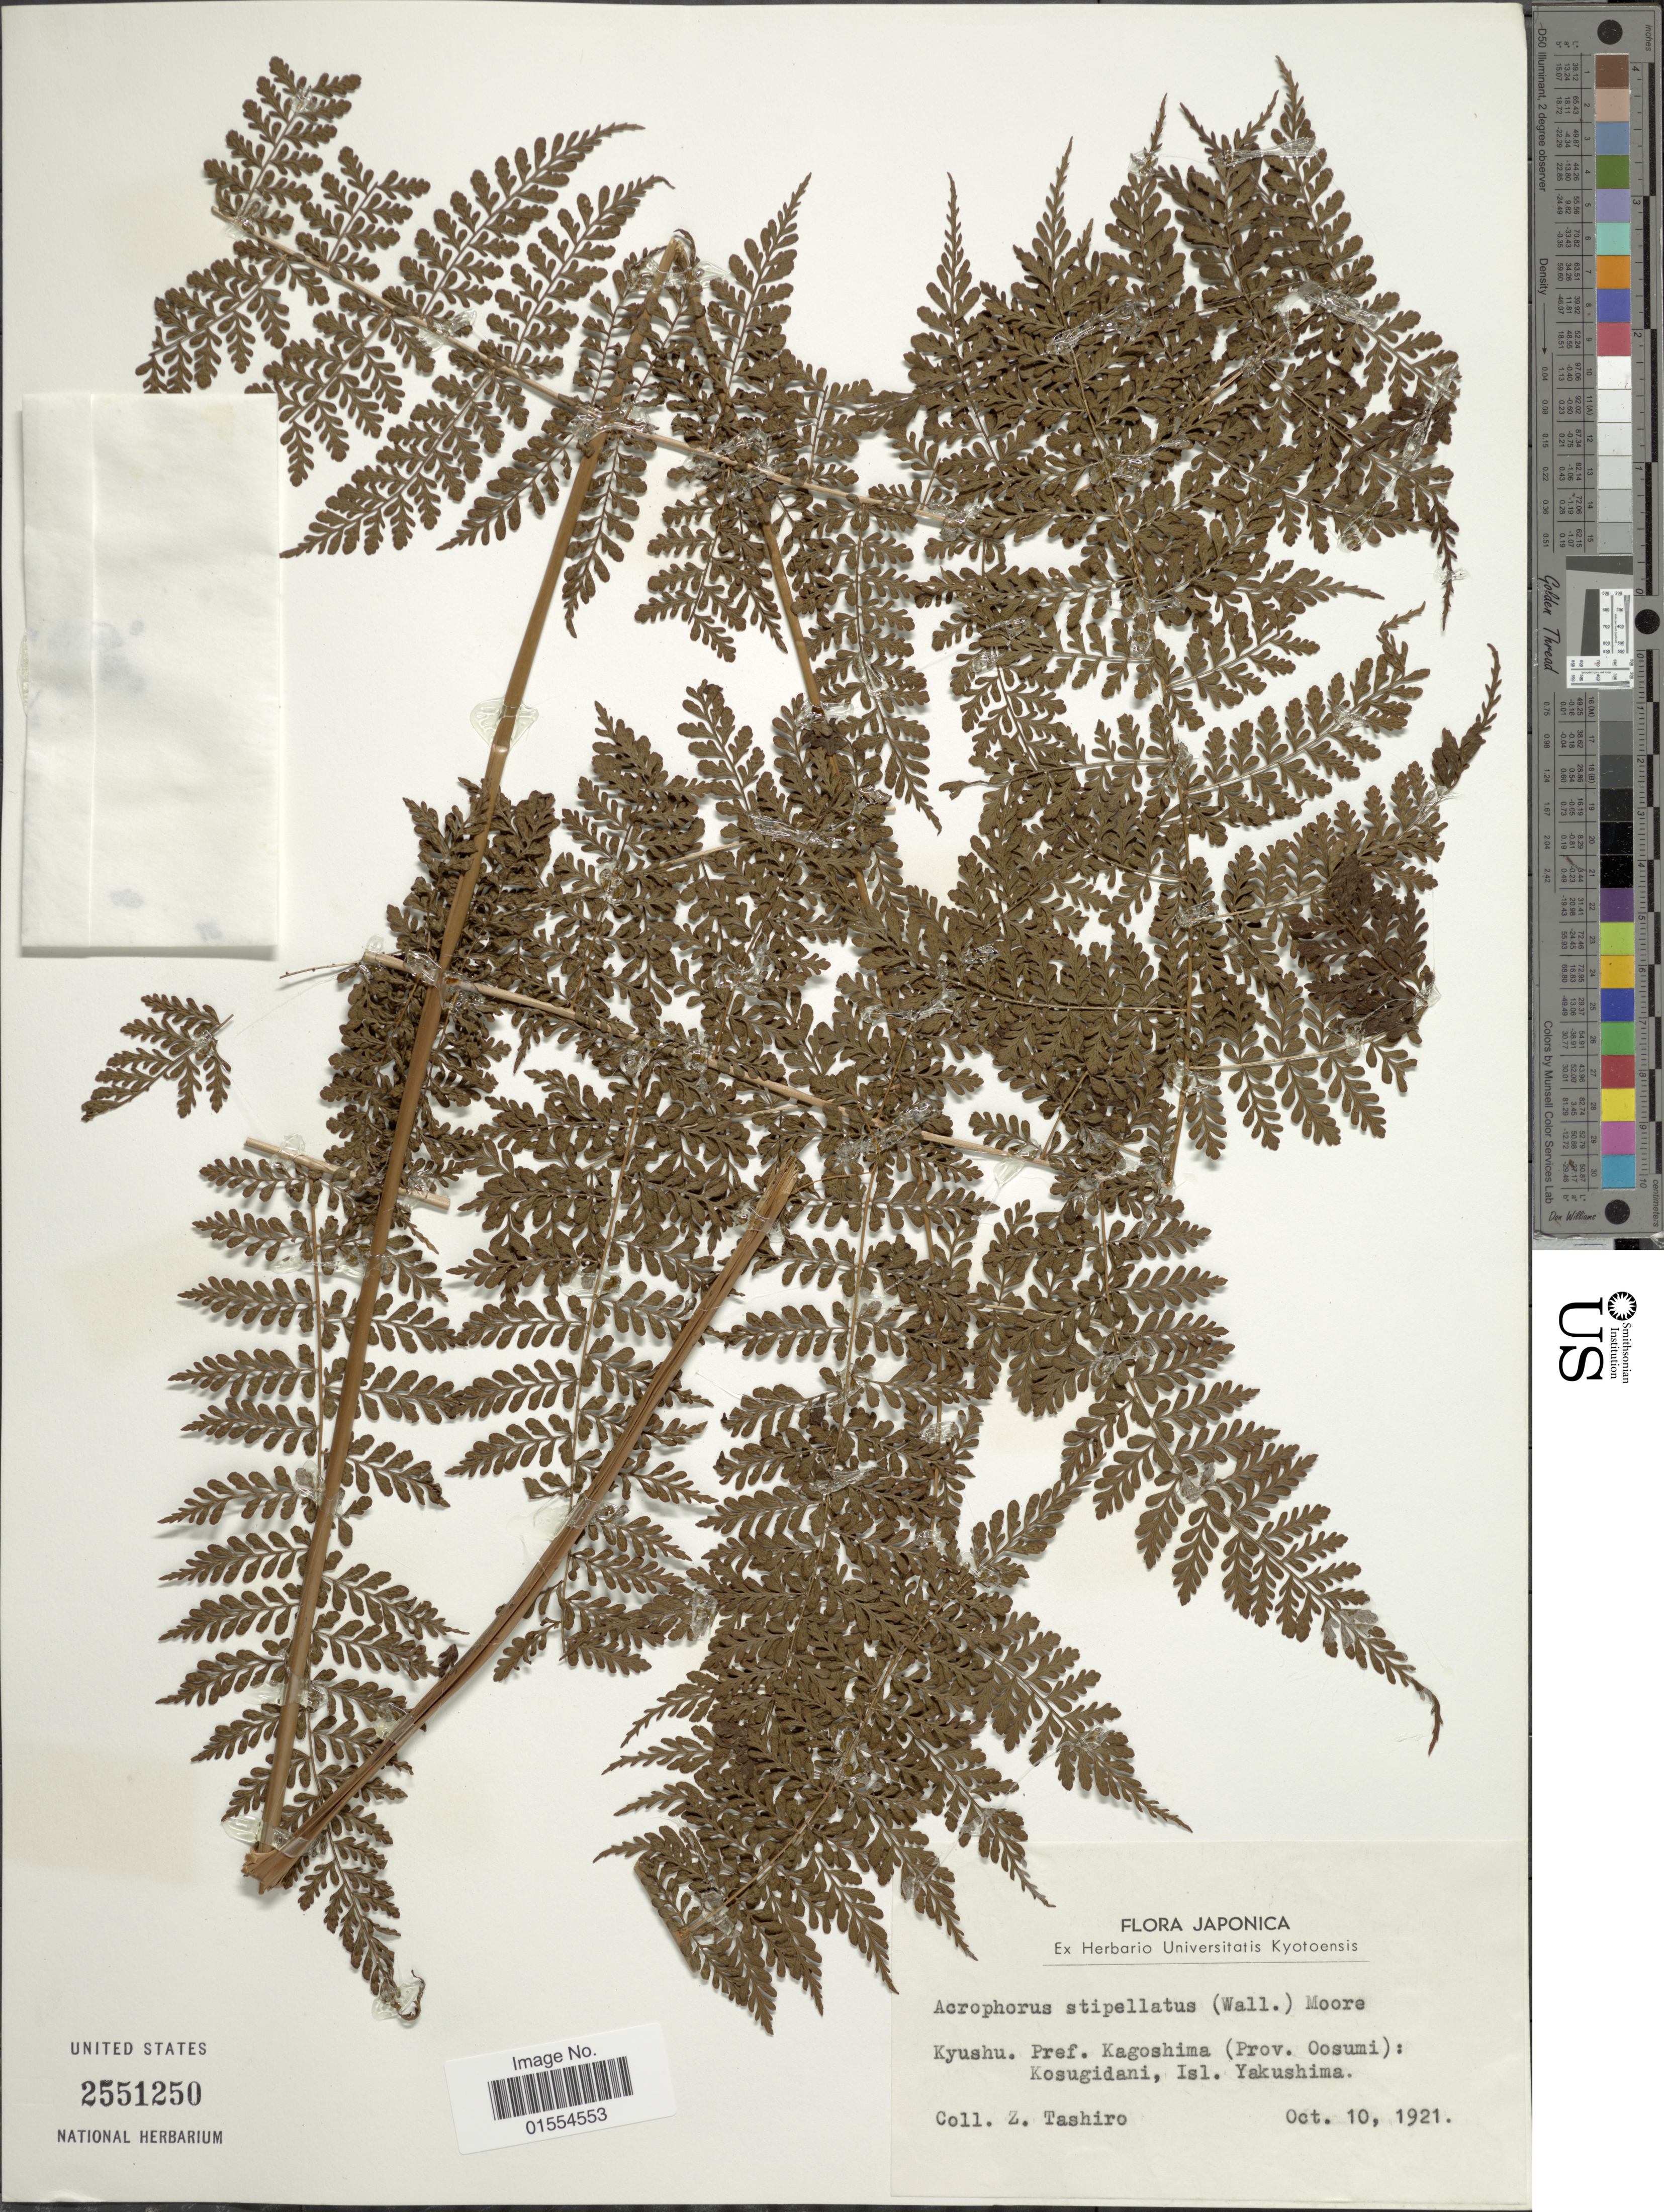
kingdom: Plantae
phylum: Tracheophyta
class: Polypodiopsida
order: Polypodiales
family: Dryopteridaceae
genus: Dryopteris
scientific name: Dryopteris nodosa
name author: (C. Presl) Li Bing Zhang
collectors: Z. Tashiro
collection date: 1921-10-10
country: Japan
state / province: Kagosima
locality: Kyushu, Pref. Kagoshima (Prov. Oosumi): Kosugidani, Isl. Yakushima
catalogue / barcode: US 2551250